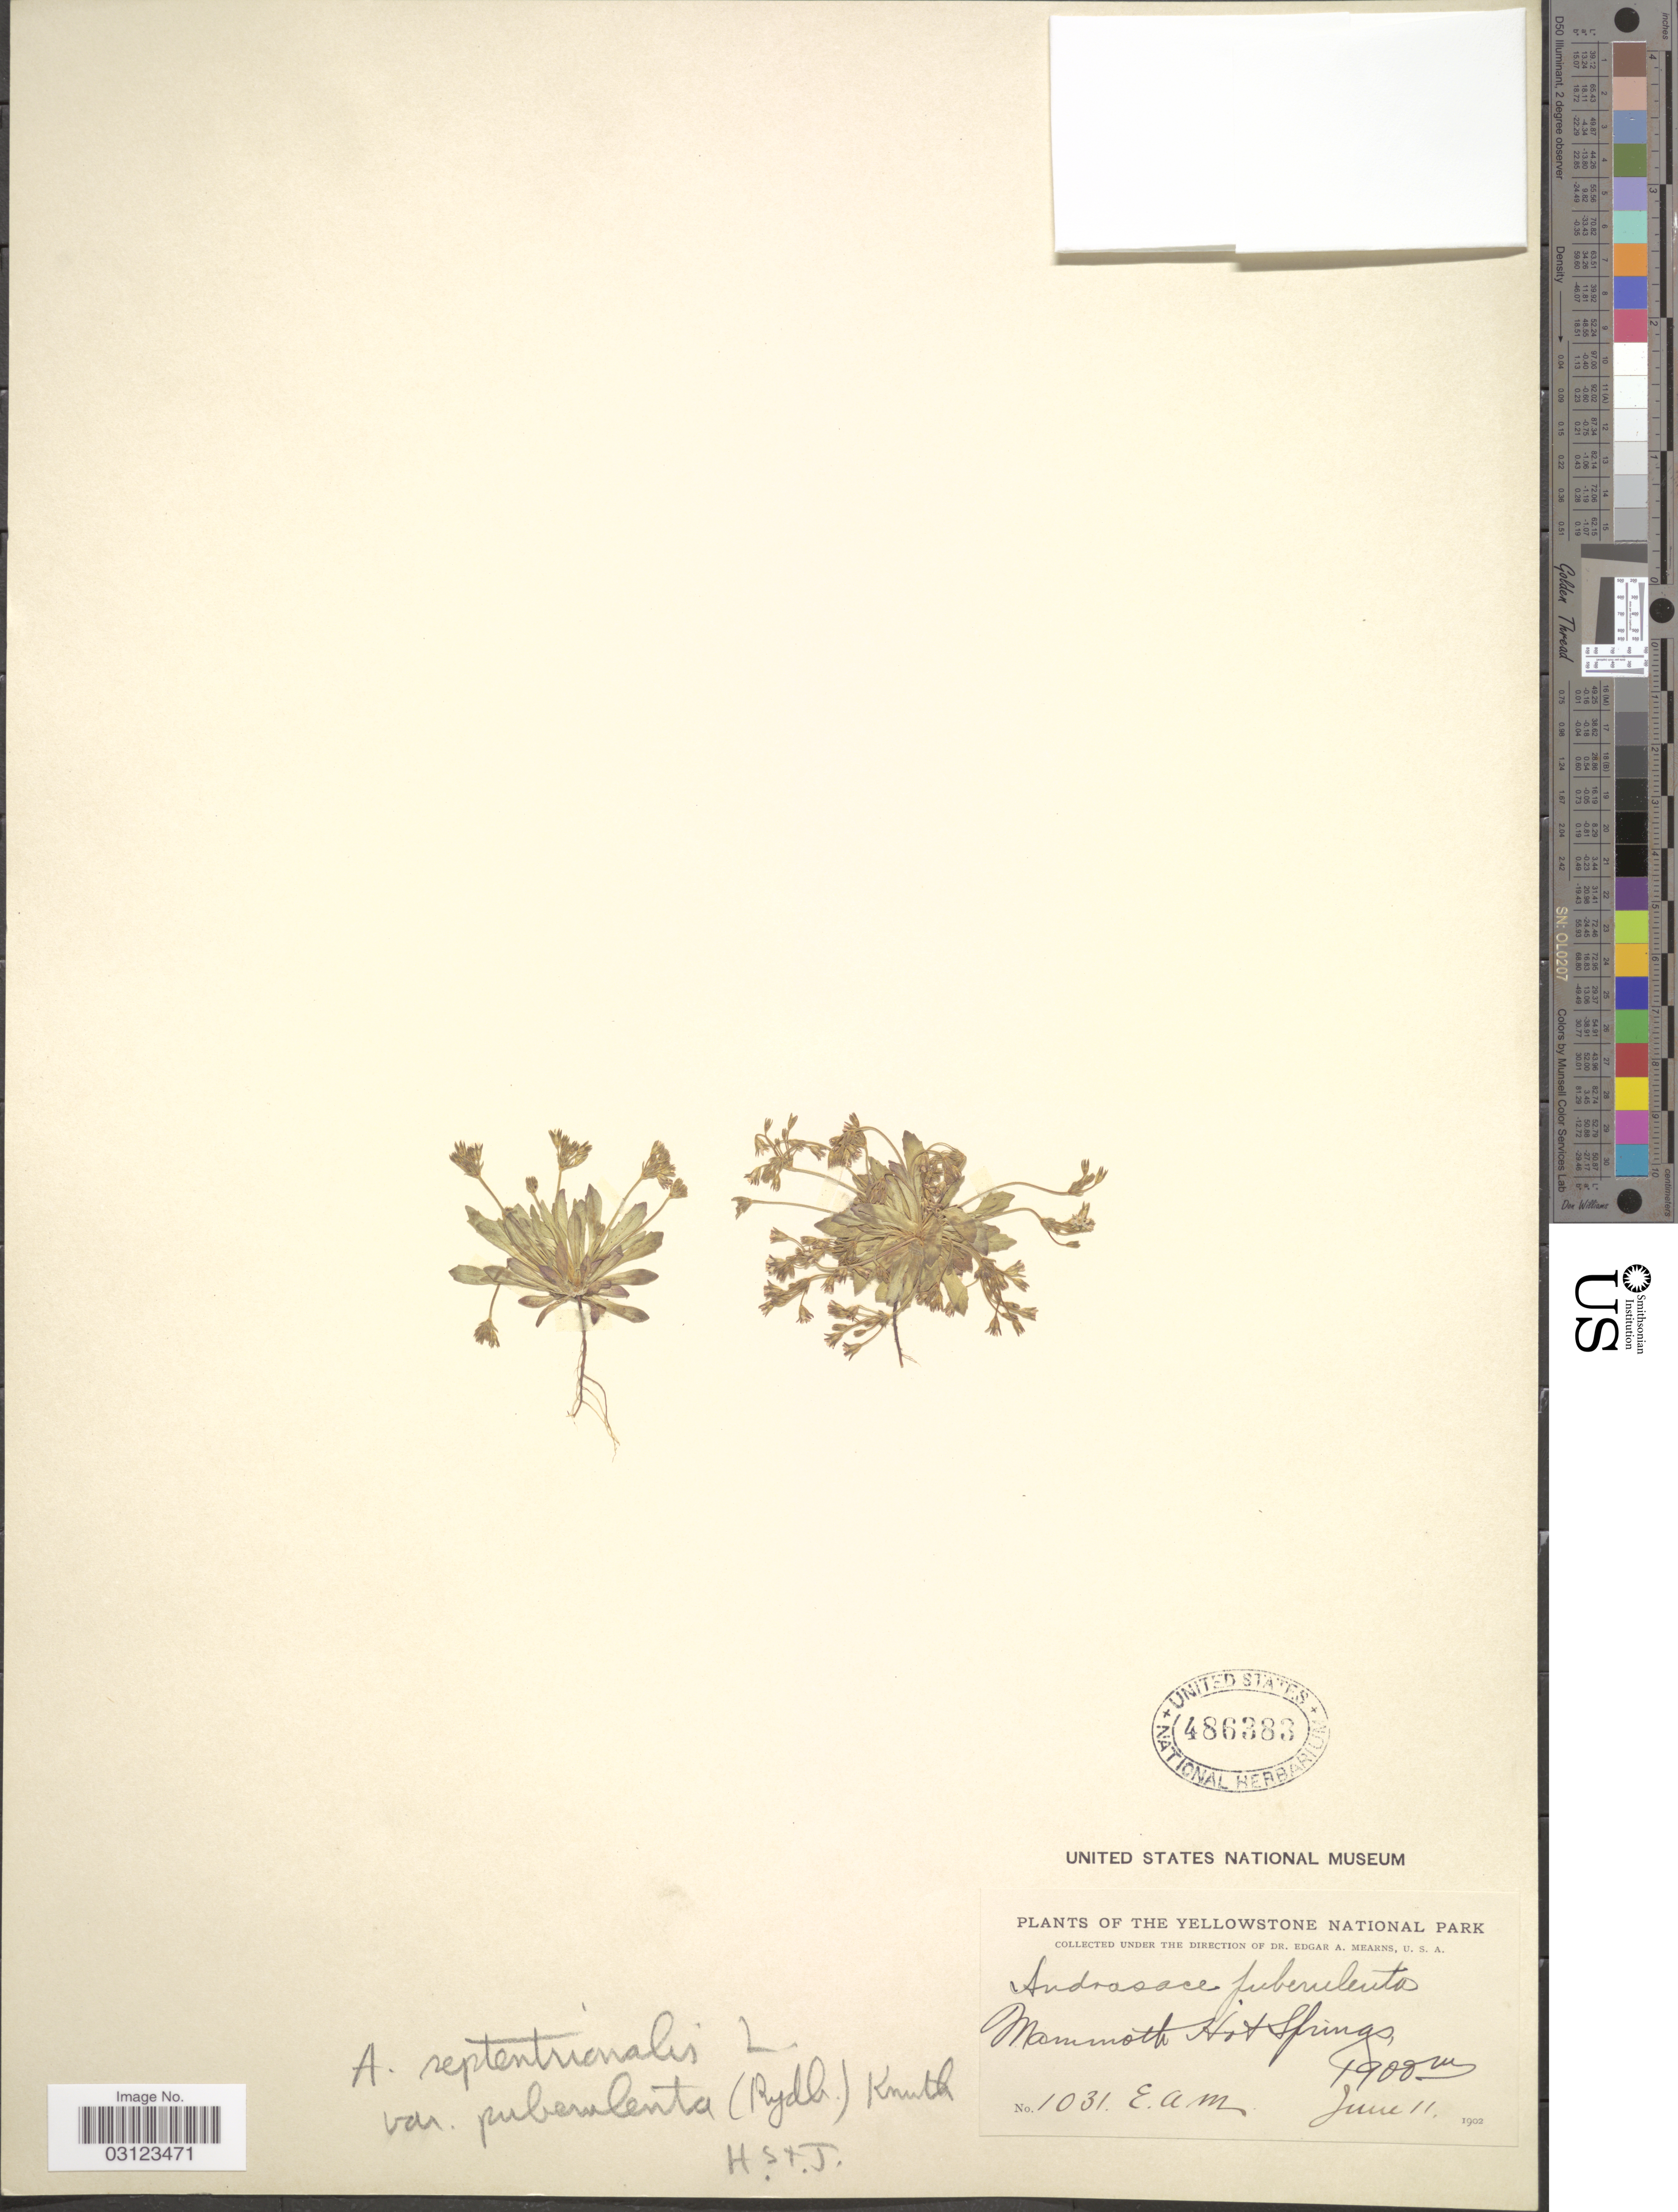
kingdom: Plantae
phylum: Tracheophyta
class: Magnoliopsida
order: Ericales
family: Primulaceae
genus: Androsace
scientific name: Androsace septentrionalis var. puberulenta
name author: (Rydb.) R. Knuth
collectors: E. A. Mearns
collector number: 1031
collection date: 1902-06-11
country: United States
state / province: Wyoming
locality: Yellowstone National Park. Mammoth Hot Springs.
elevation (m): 1900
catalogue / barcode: US 486383